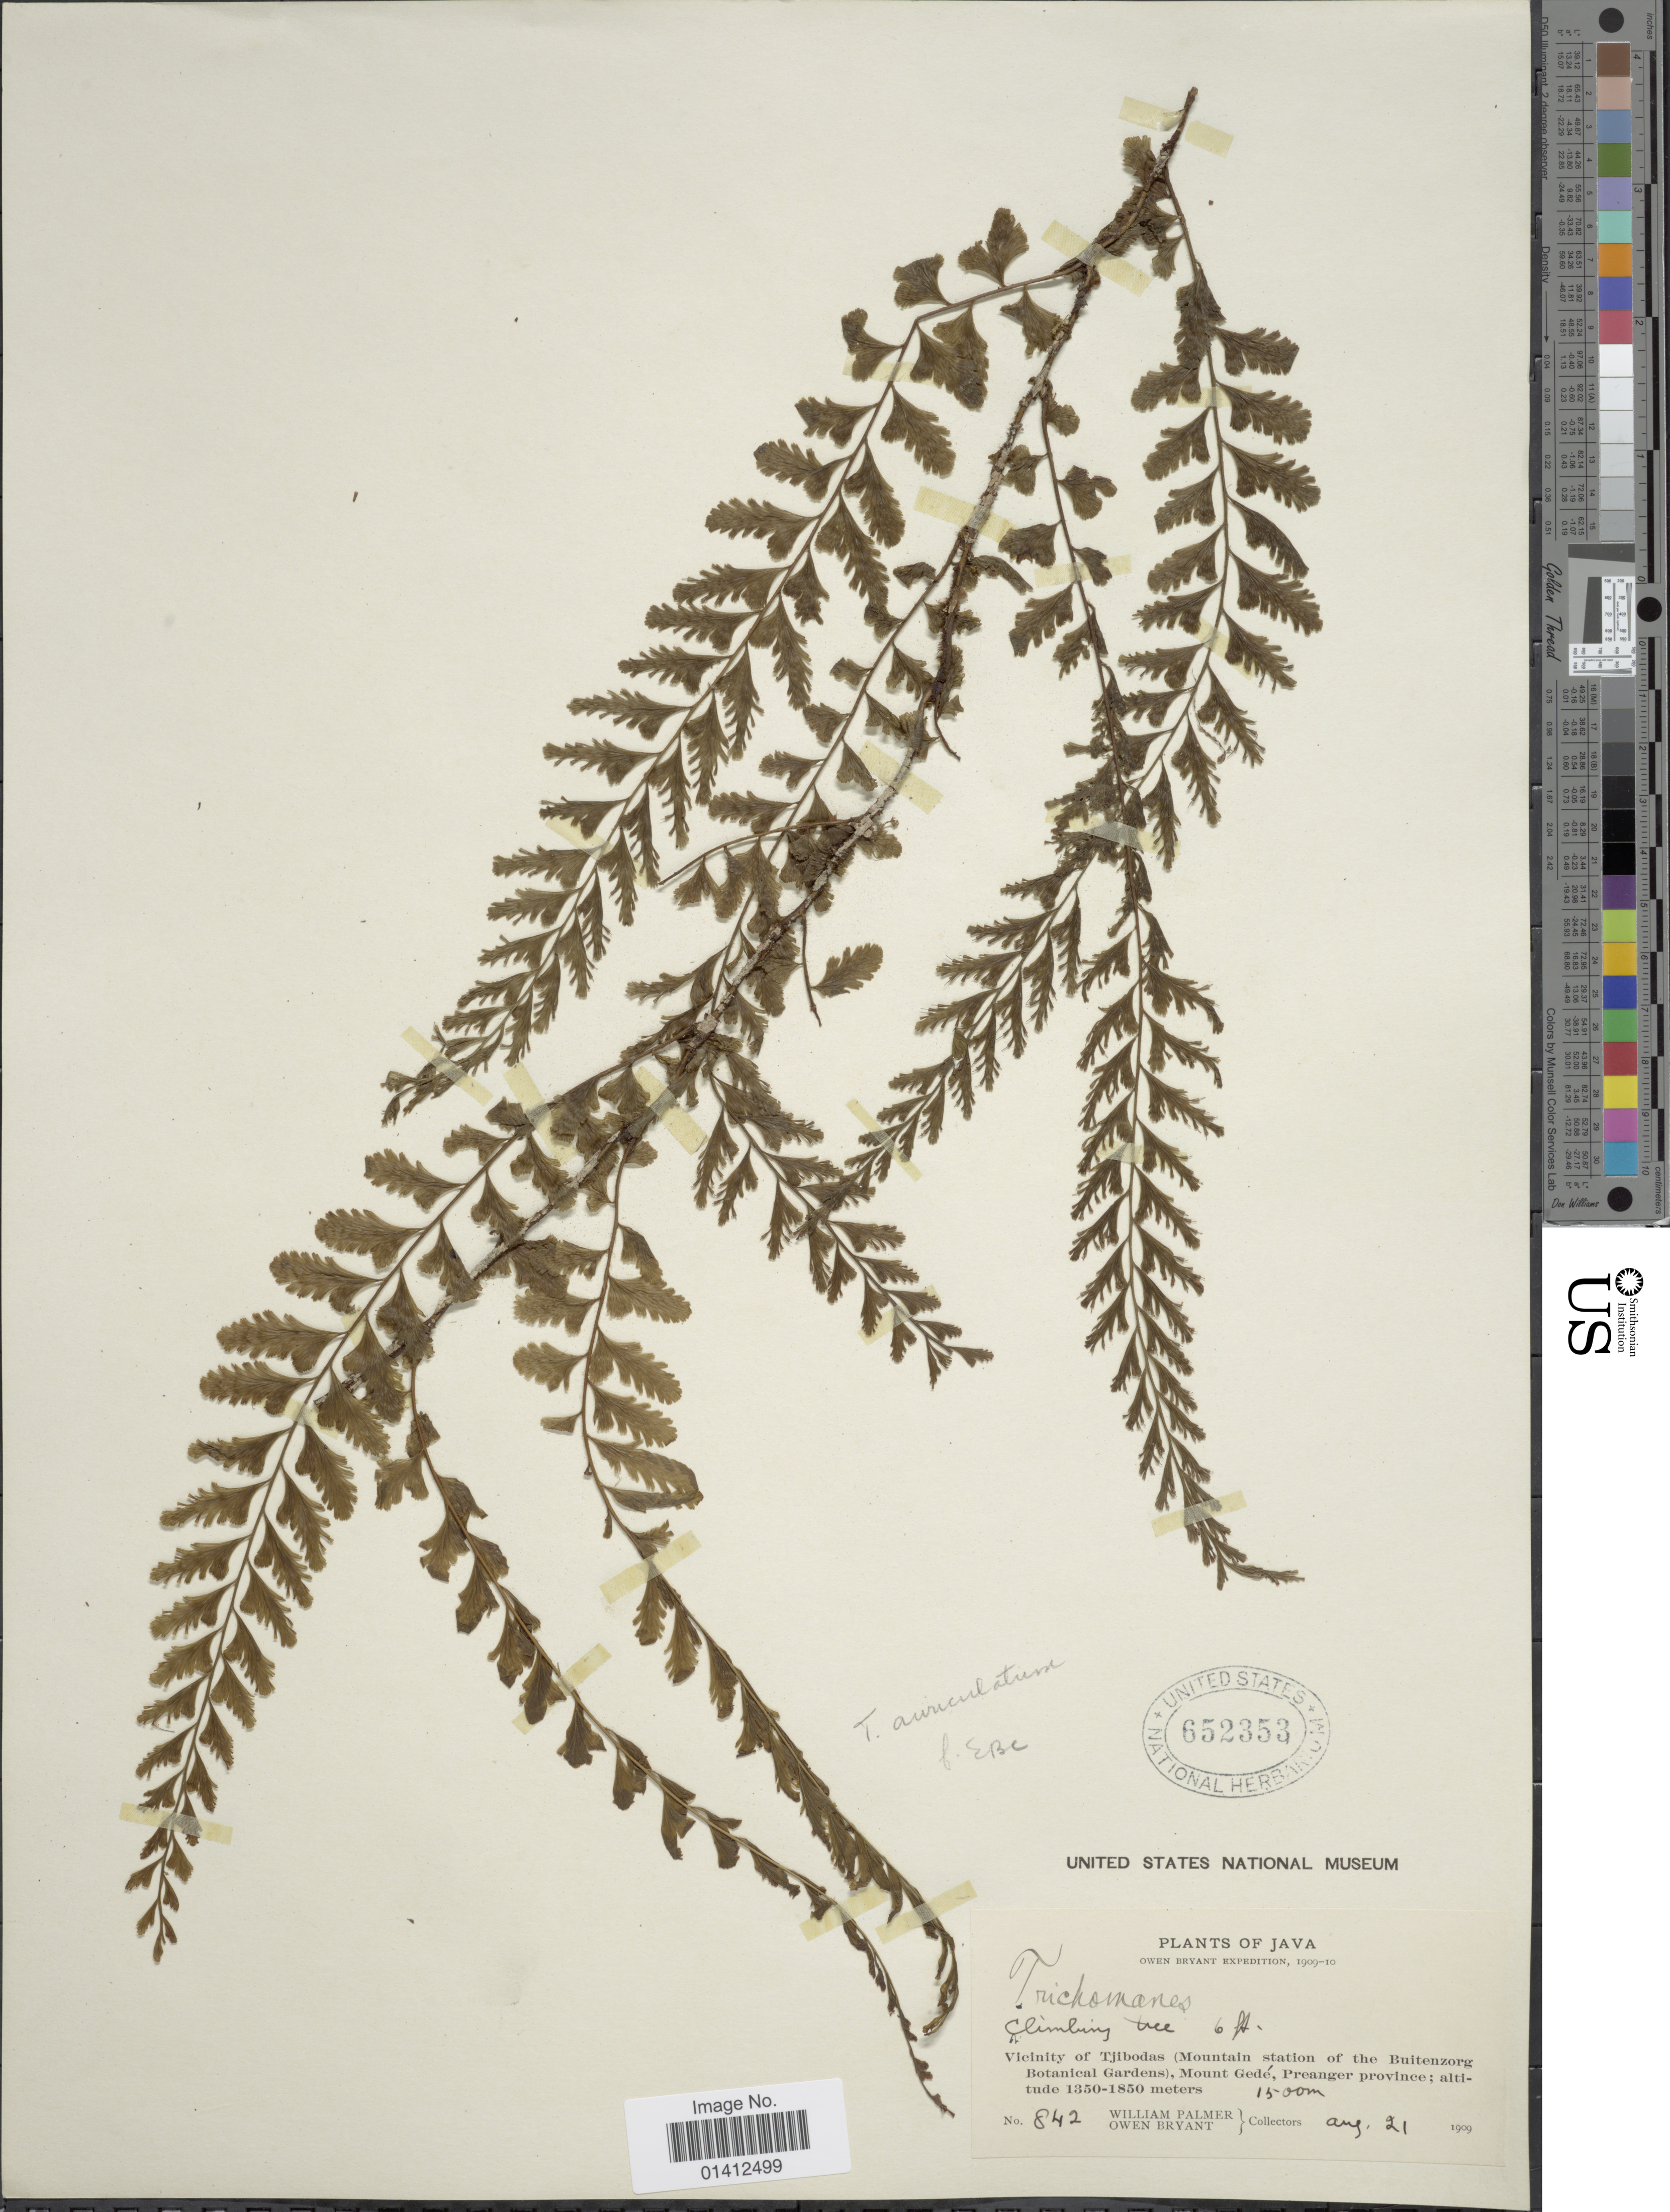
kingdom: Plantae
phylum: Tracheophyta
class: Polypodiopsida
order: Hymenophyllales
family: Hymenophyllaceae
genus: Vandenboschia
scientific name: Vandenboschia auriculata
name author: (Blume) Copel.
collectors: W. Palmer & O. Bryant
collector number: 842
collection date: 1909-08-21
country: Indonesia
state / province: Java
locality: Vicinity of Tjibodas (Mountain station of the Buitenzorg Botanical Gardens), Mount Gedé, Preanger province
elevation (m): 1350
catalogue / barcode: US 652353